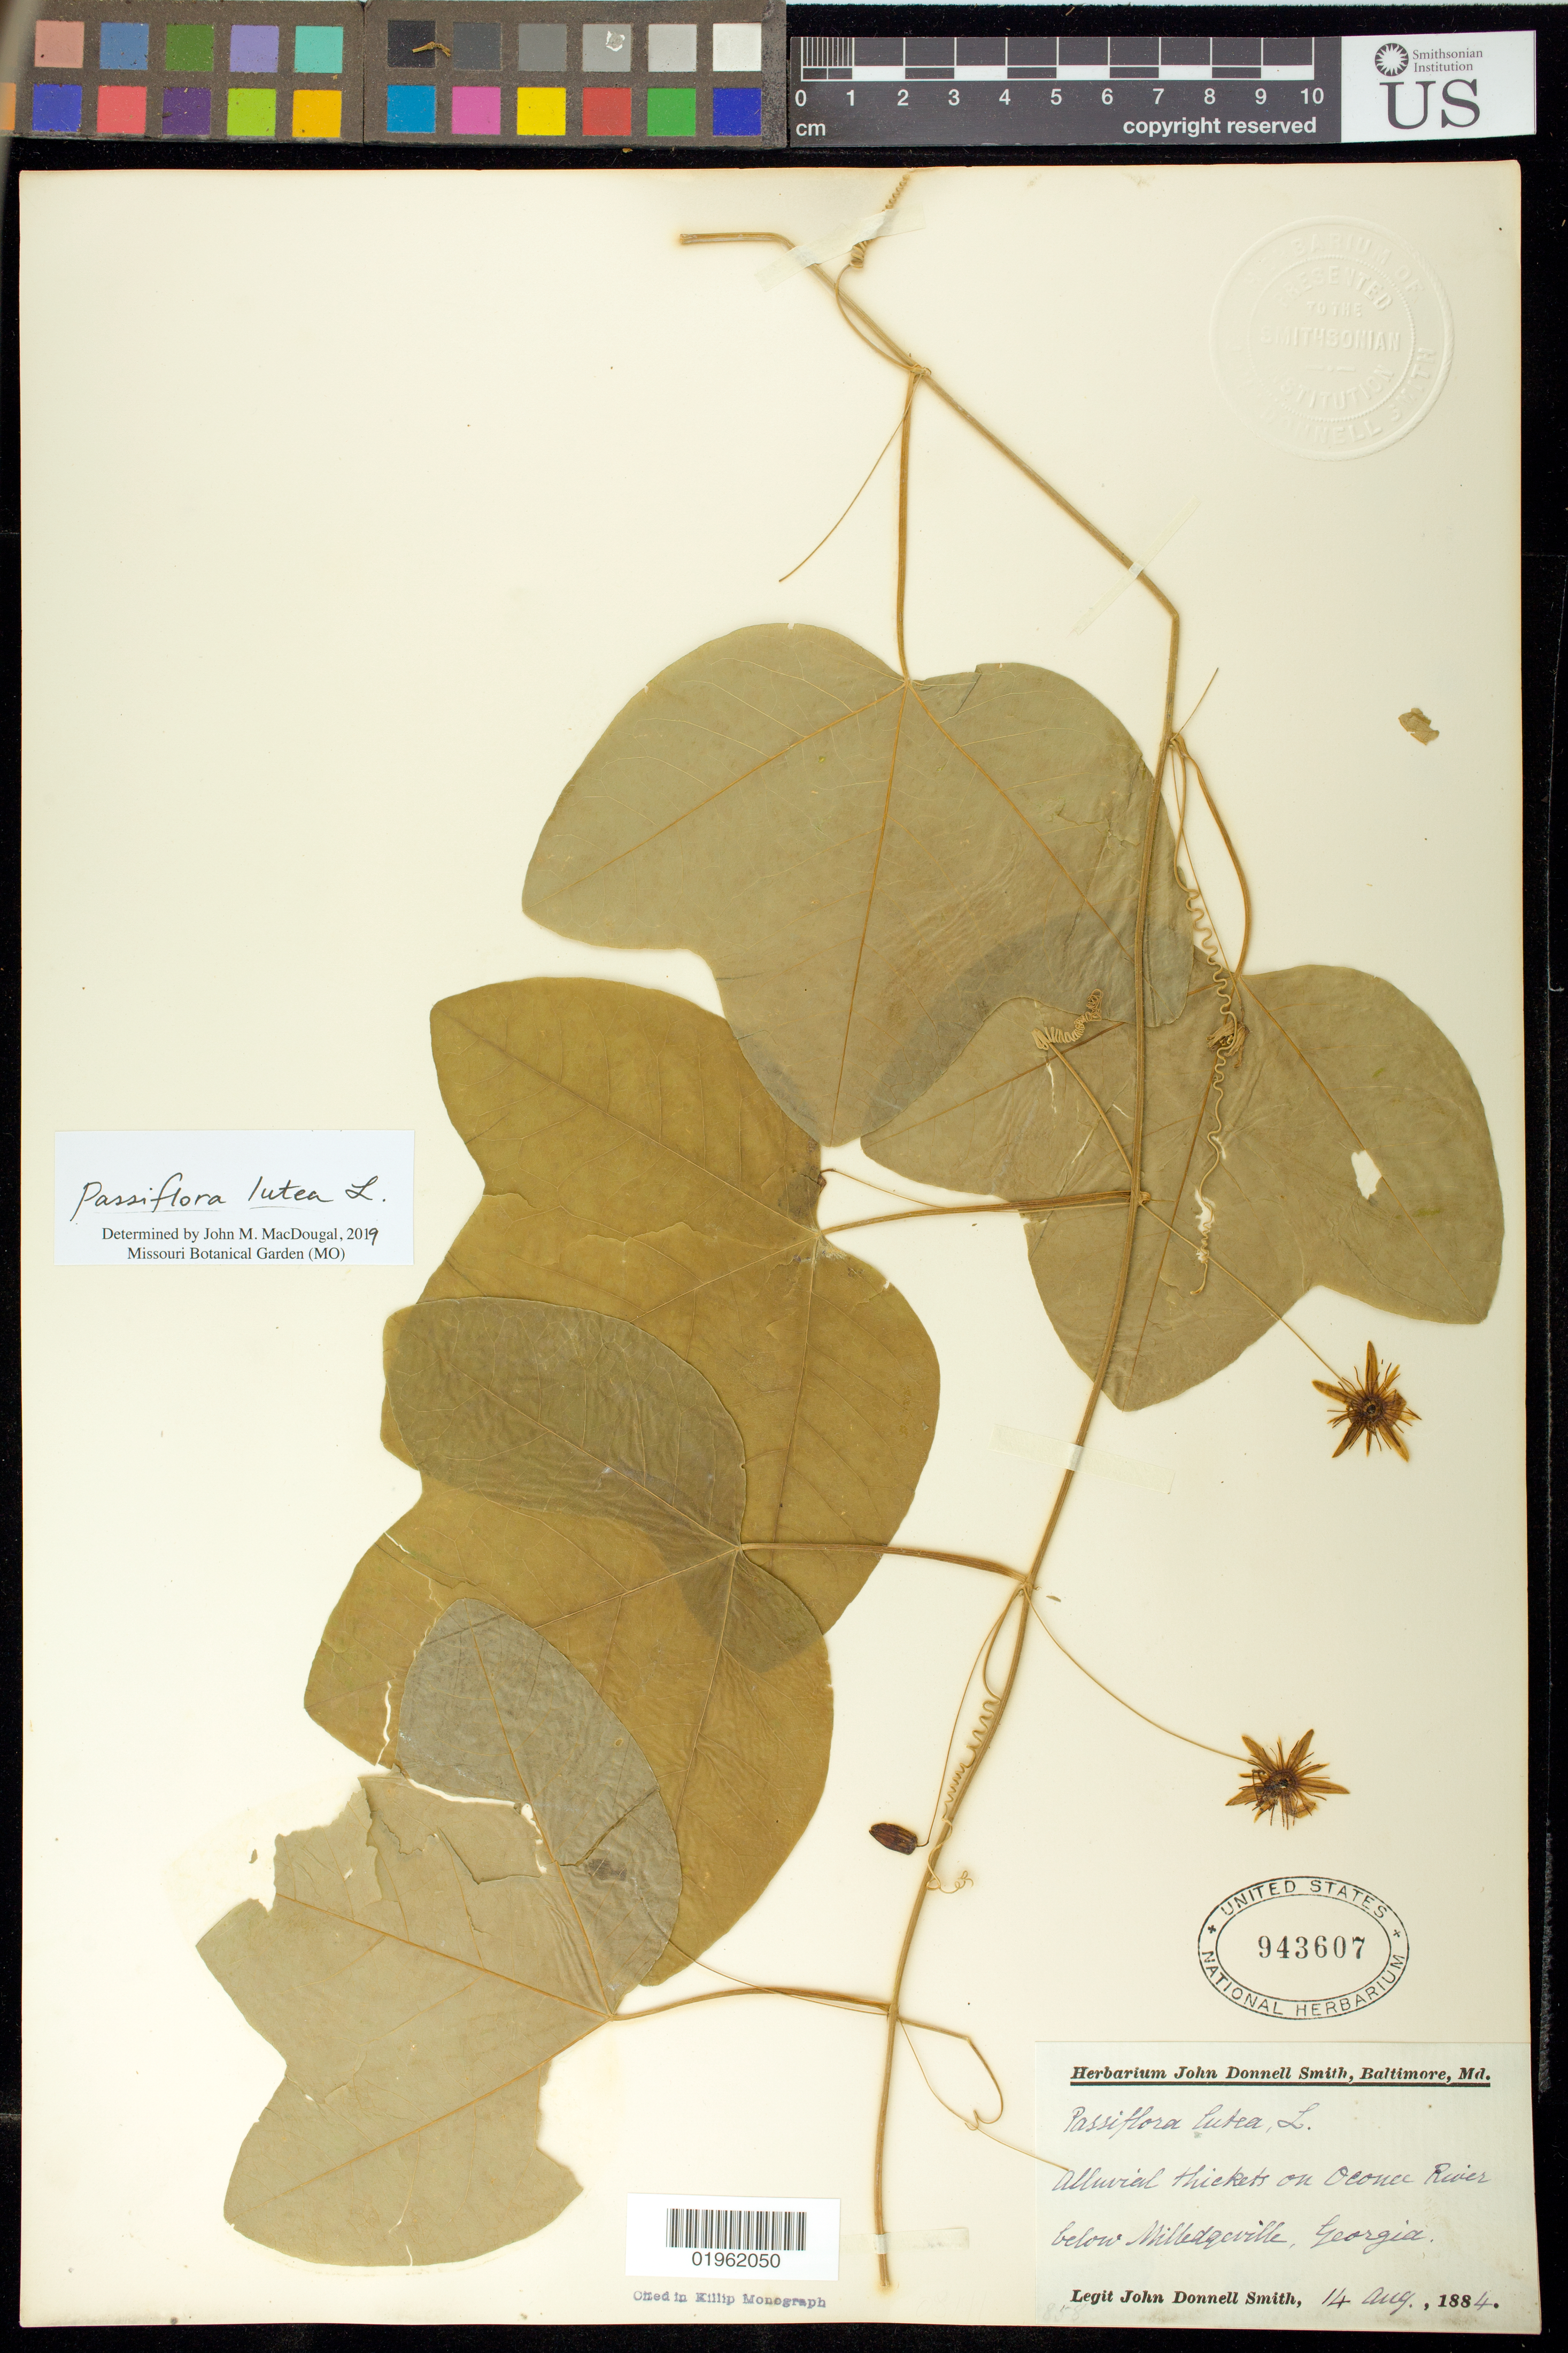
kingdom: Plantae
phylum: Tracheophyta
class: Magnoliopsida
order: Malpighiales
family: Passifloraceae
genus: Passiflora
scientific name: Passiflora lutea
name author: L.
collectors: J. Donnell Smith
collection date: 1884-08-14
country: United States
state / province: Georgia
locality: Alluvial thickets on Oconee River, below Milledgeville, Georgia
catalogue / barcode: US 943607